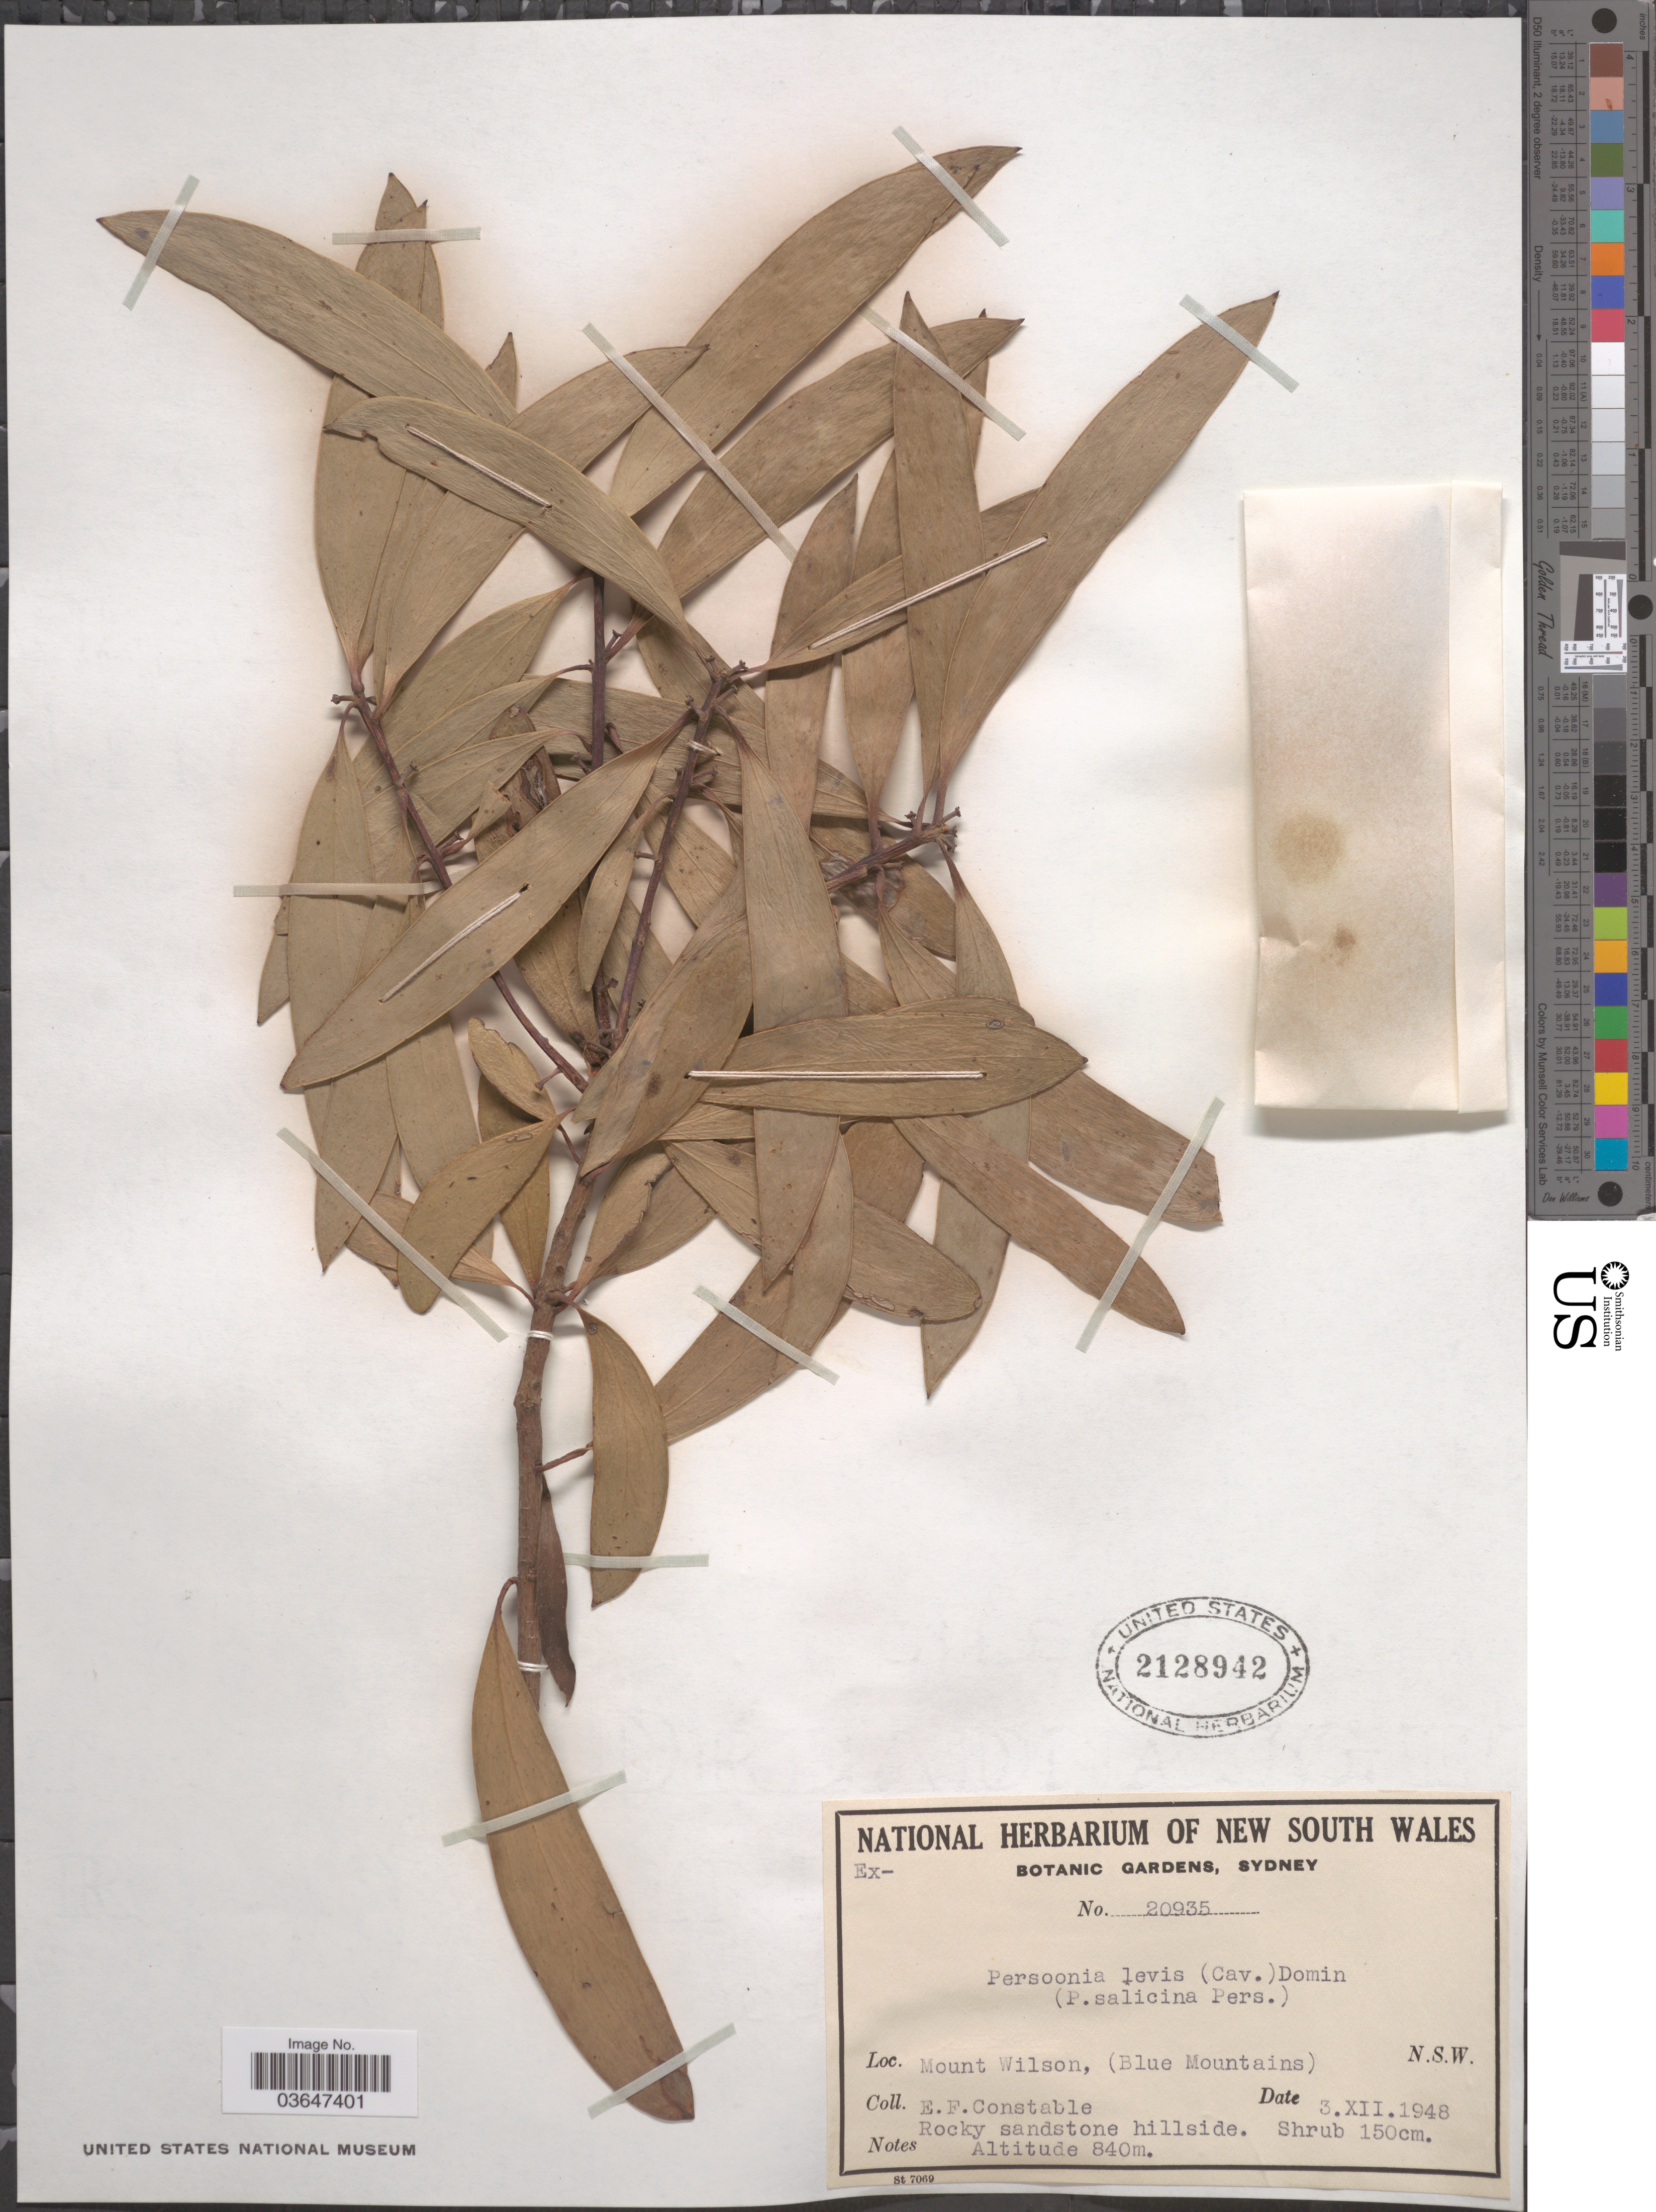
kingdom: Plantae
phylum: Tracheophyta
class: Magnoliopsida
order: Proteales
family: Proteaceae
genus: Persoonia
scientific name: Persoonia levis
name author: (Cav.) Domin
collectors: E. F. Constable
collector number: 20935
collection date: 1948-12-03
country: Australia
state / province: New South Wales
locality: Mount Wilson, (Blue Mountains).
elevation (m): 840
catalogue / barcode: US 2128942